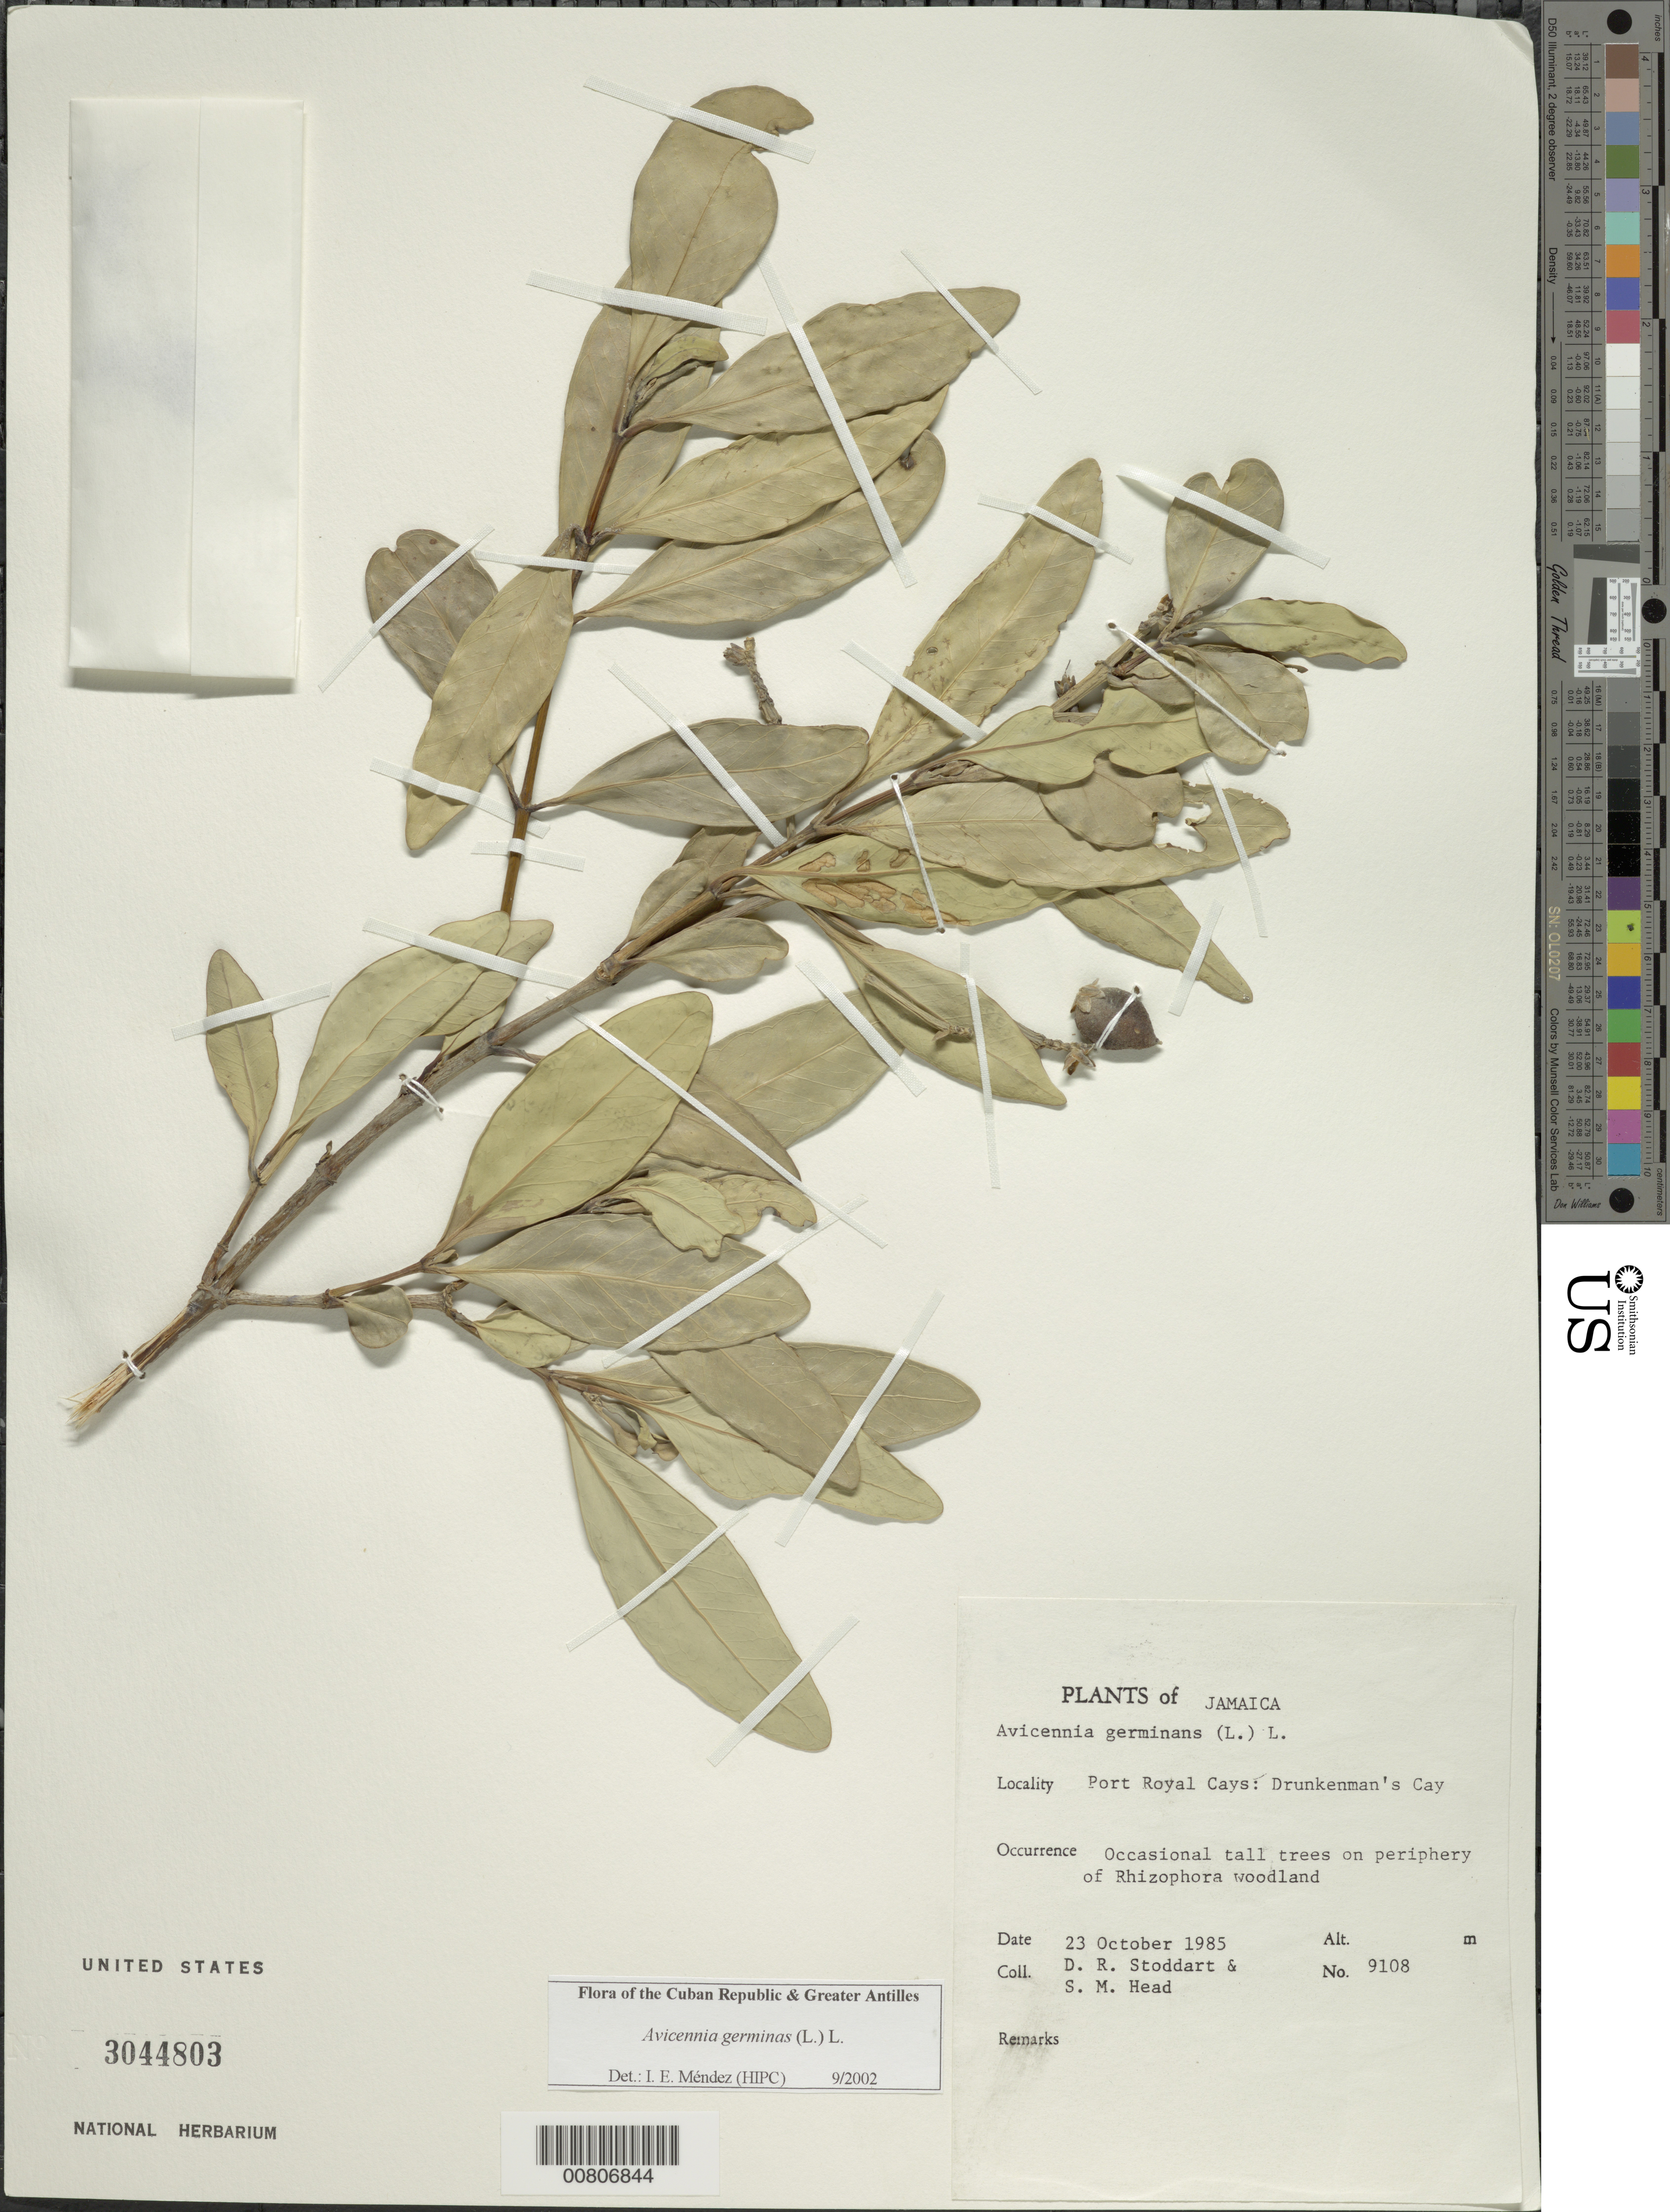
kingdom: Plantae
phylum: Tracheophyta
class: Magnoliopsida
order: Lamiales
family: Acanthaceae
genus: Avicennia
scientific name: Avicennia germinans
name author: (L.) L.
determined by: Méndez, Isidro E., (HIPC)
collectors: D. R. Stoddart & S. Head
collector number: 9108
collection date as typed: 23 Oct 1985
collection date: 1985-10-23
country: Jamaica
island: Jamaica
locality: Port Royal Cays, Drunkenman's Cay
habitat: Periphery of Rhizophora woodland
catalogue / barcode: US 3044803